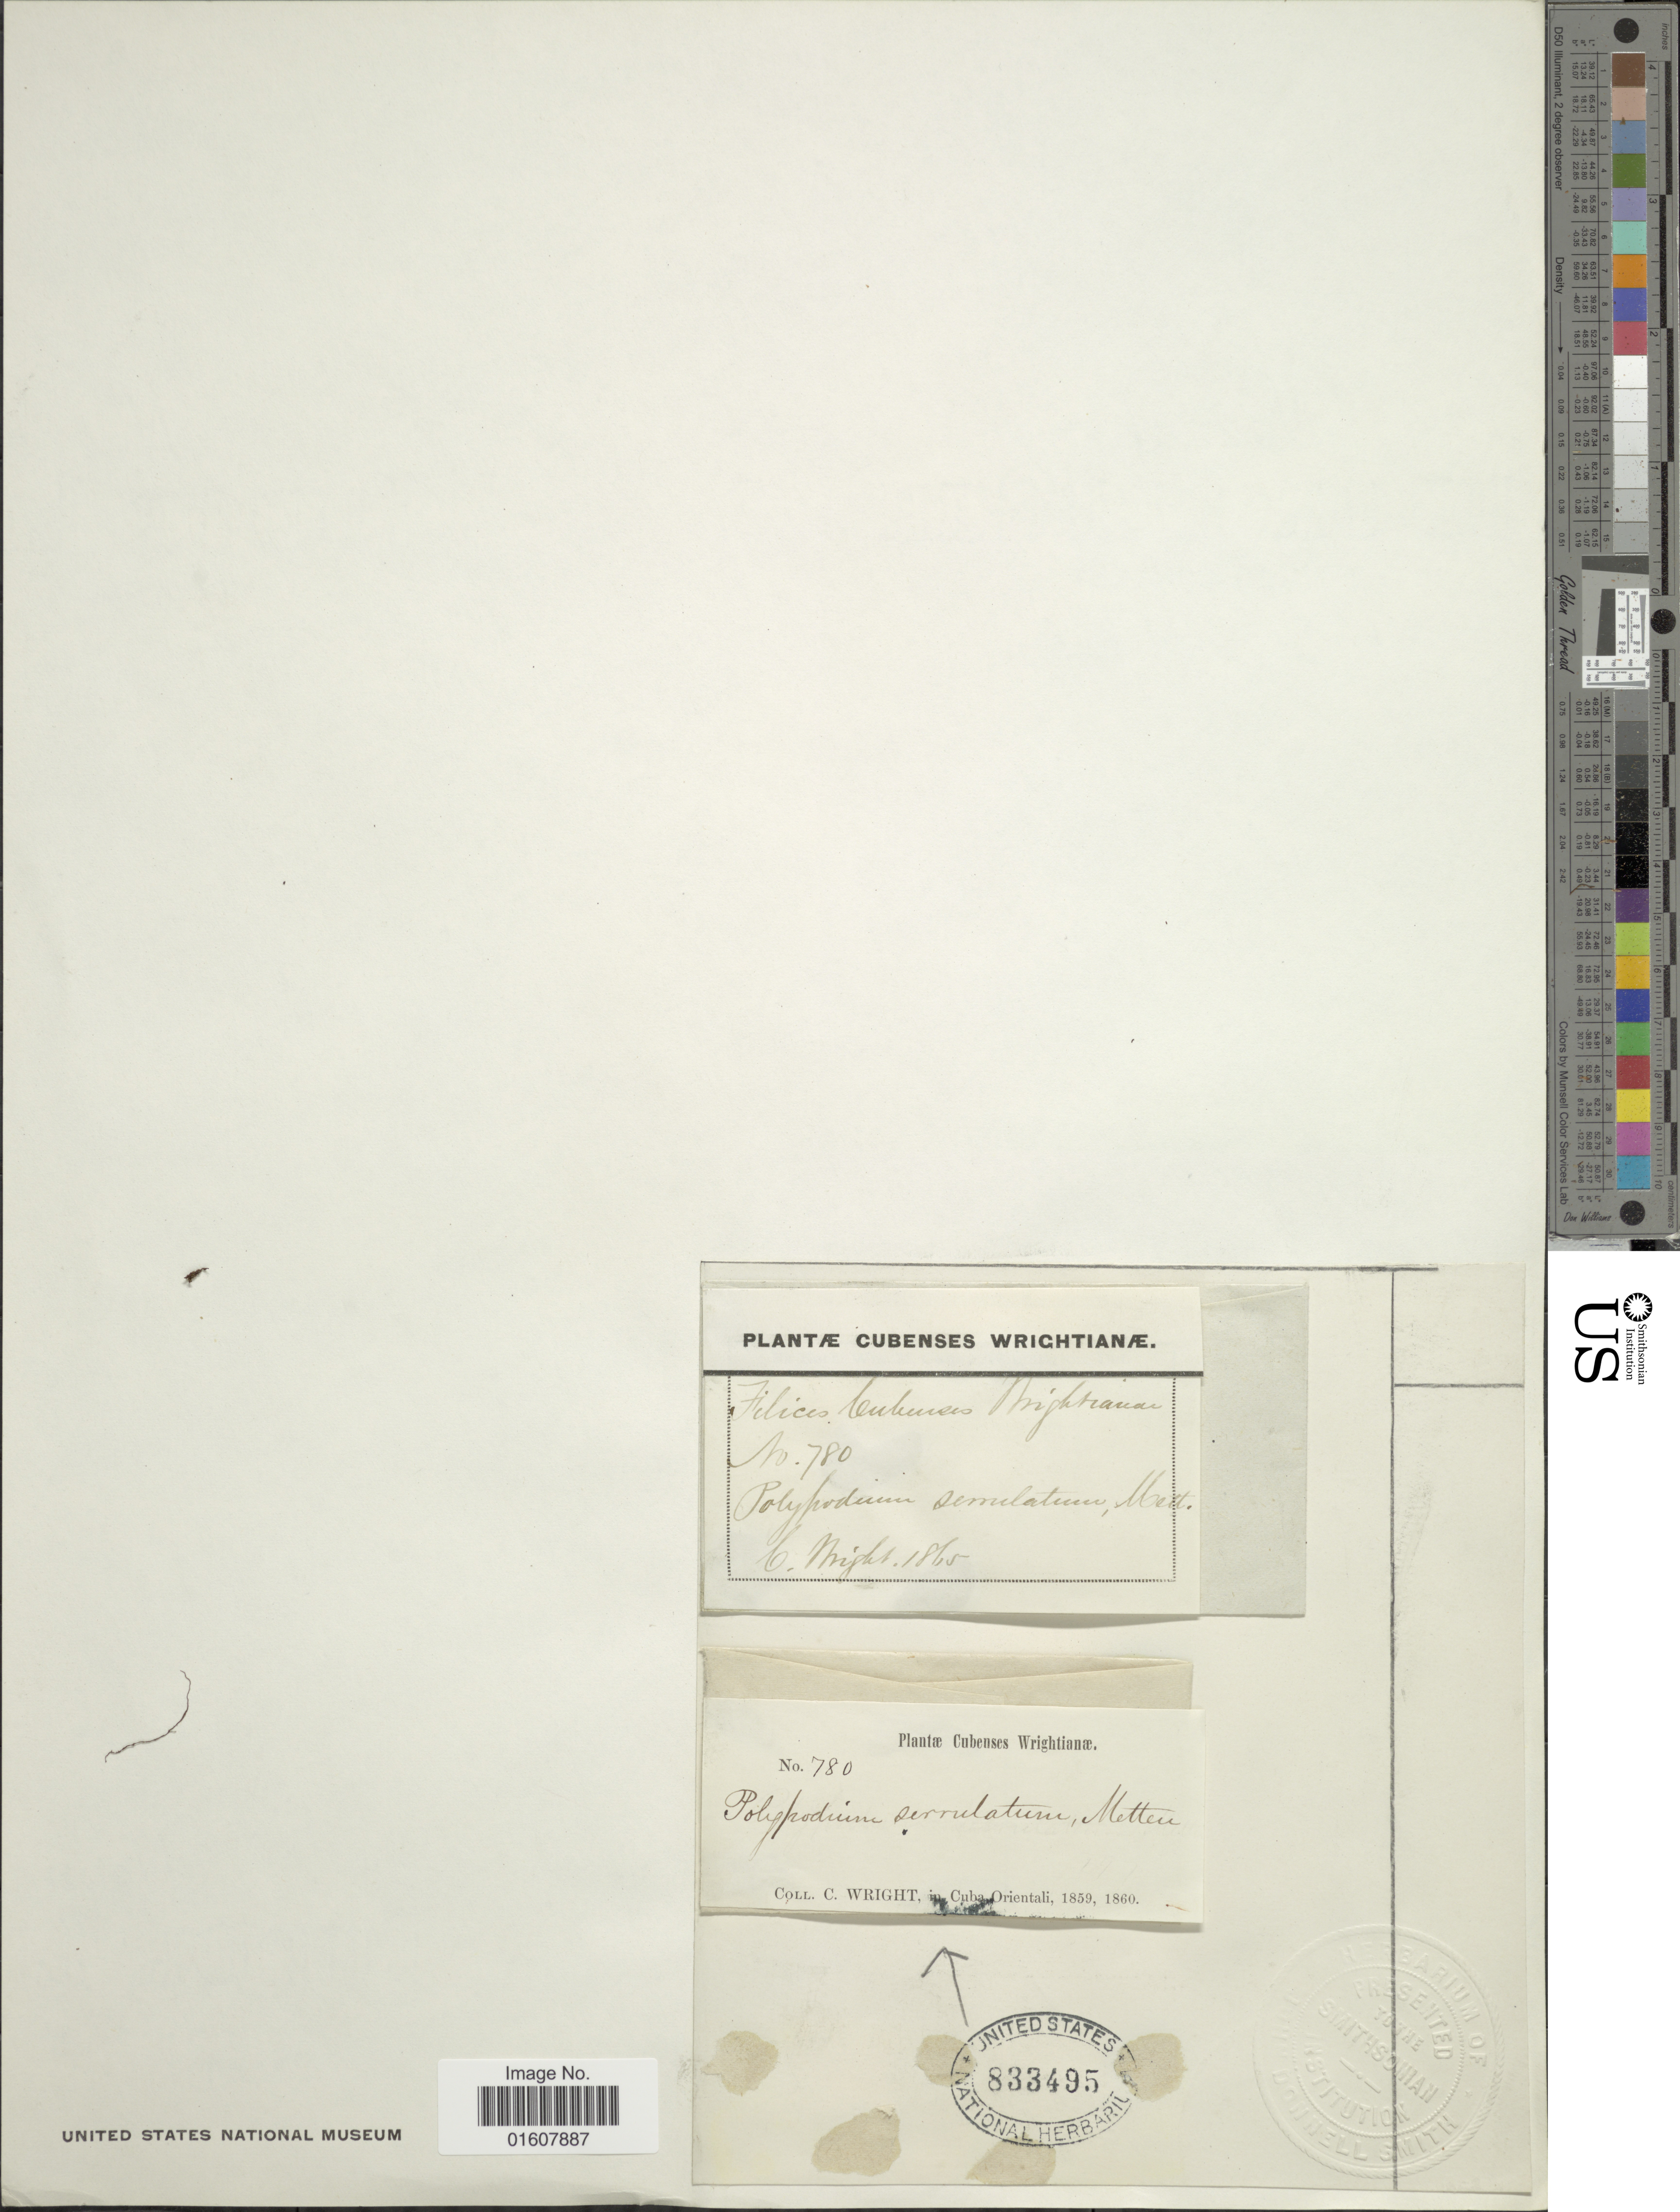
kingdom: Plantae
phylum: Tracheophyta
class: Polypodiopsida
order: Polypodiales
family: Polypodiaceae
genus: Cochlidium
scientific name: Cochlidium serrulatum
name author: (Sw.) L.E. Bishop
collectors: C. Wright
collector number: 780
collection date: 1859/1860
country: Cuba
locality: In Cuba Orientalis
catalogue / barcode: US 833495